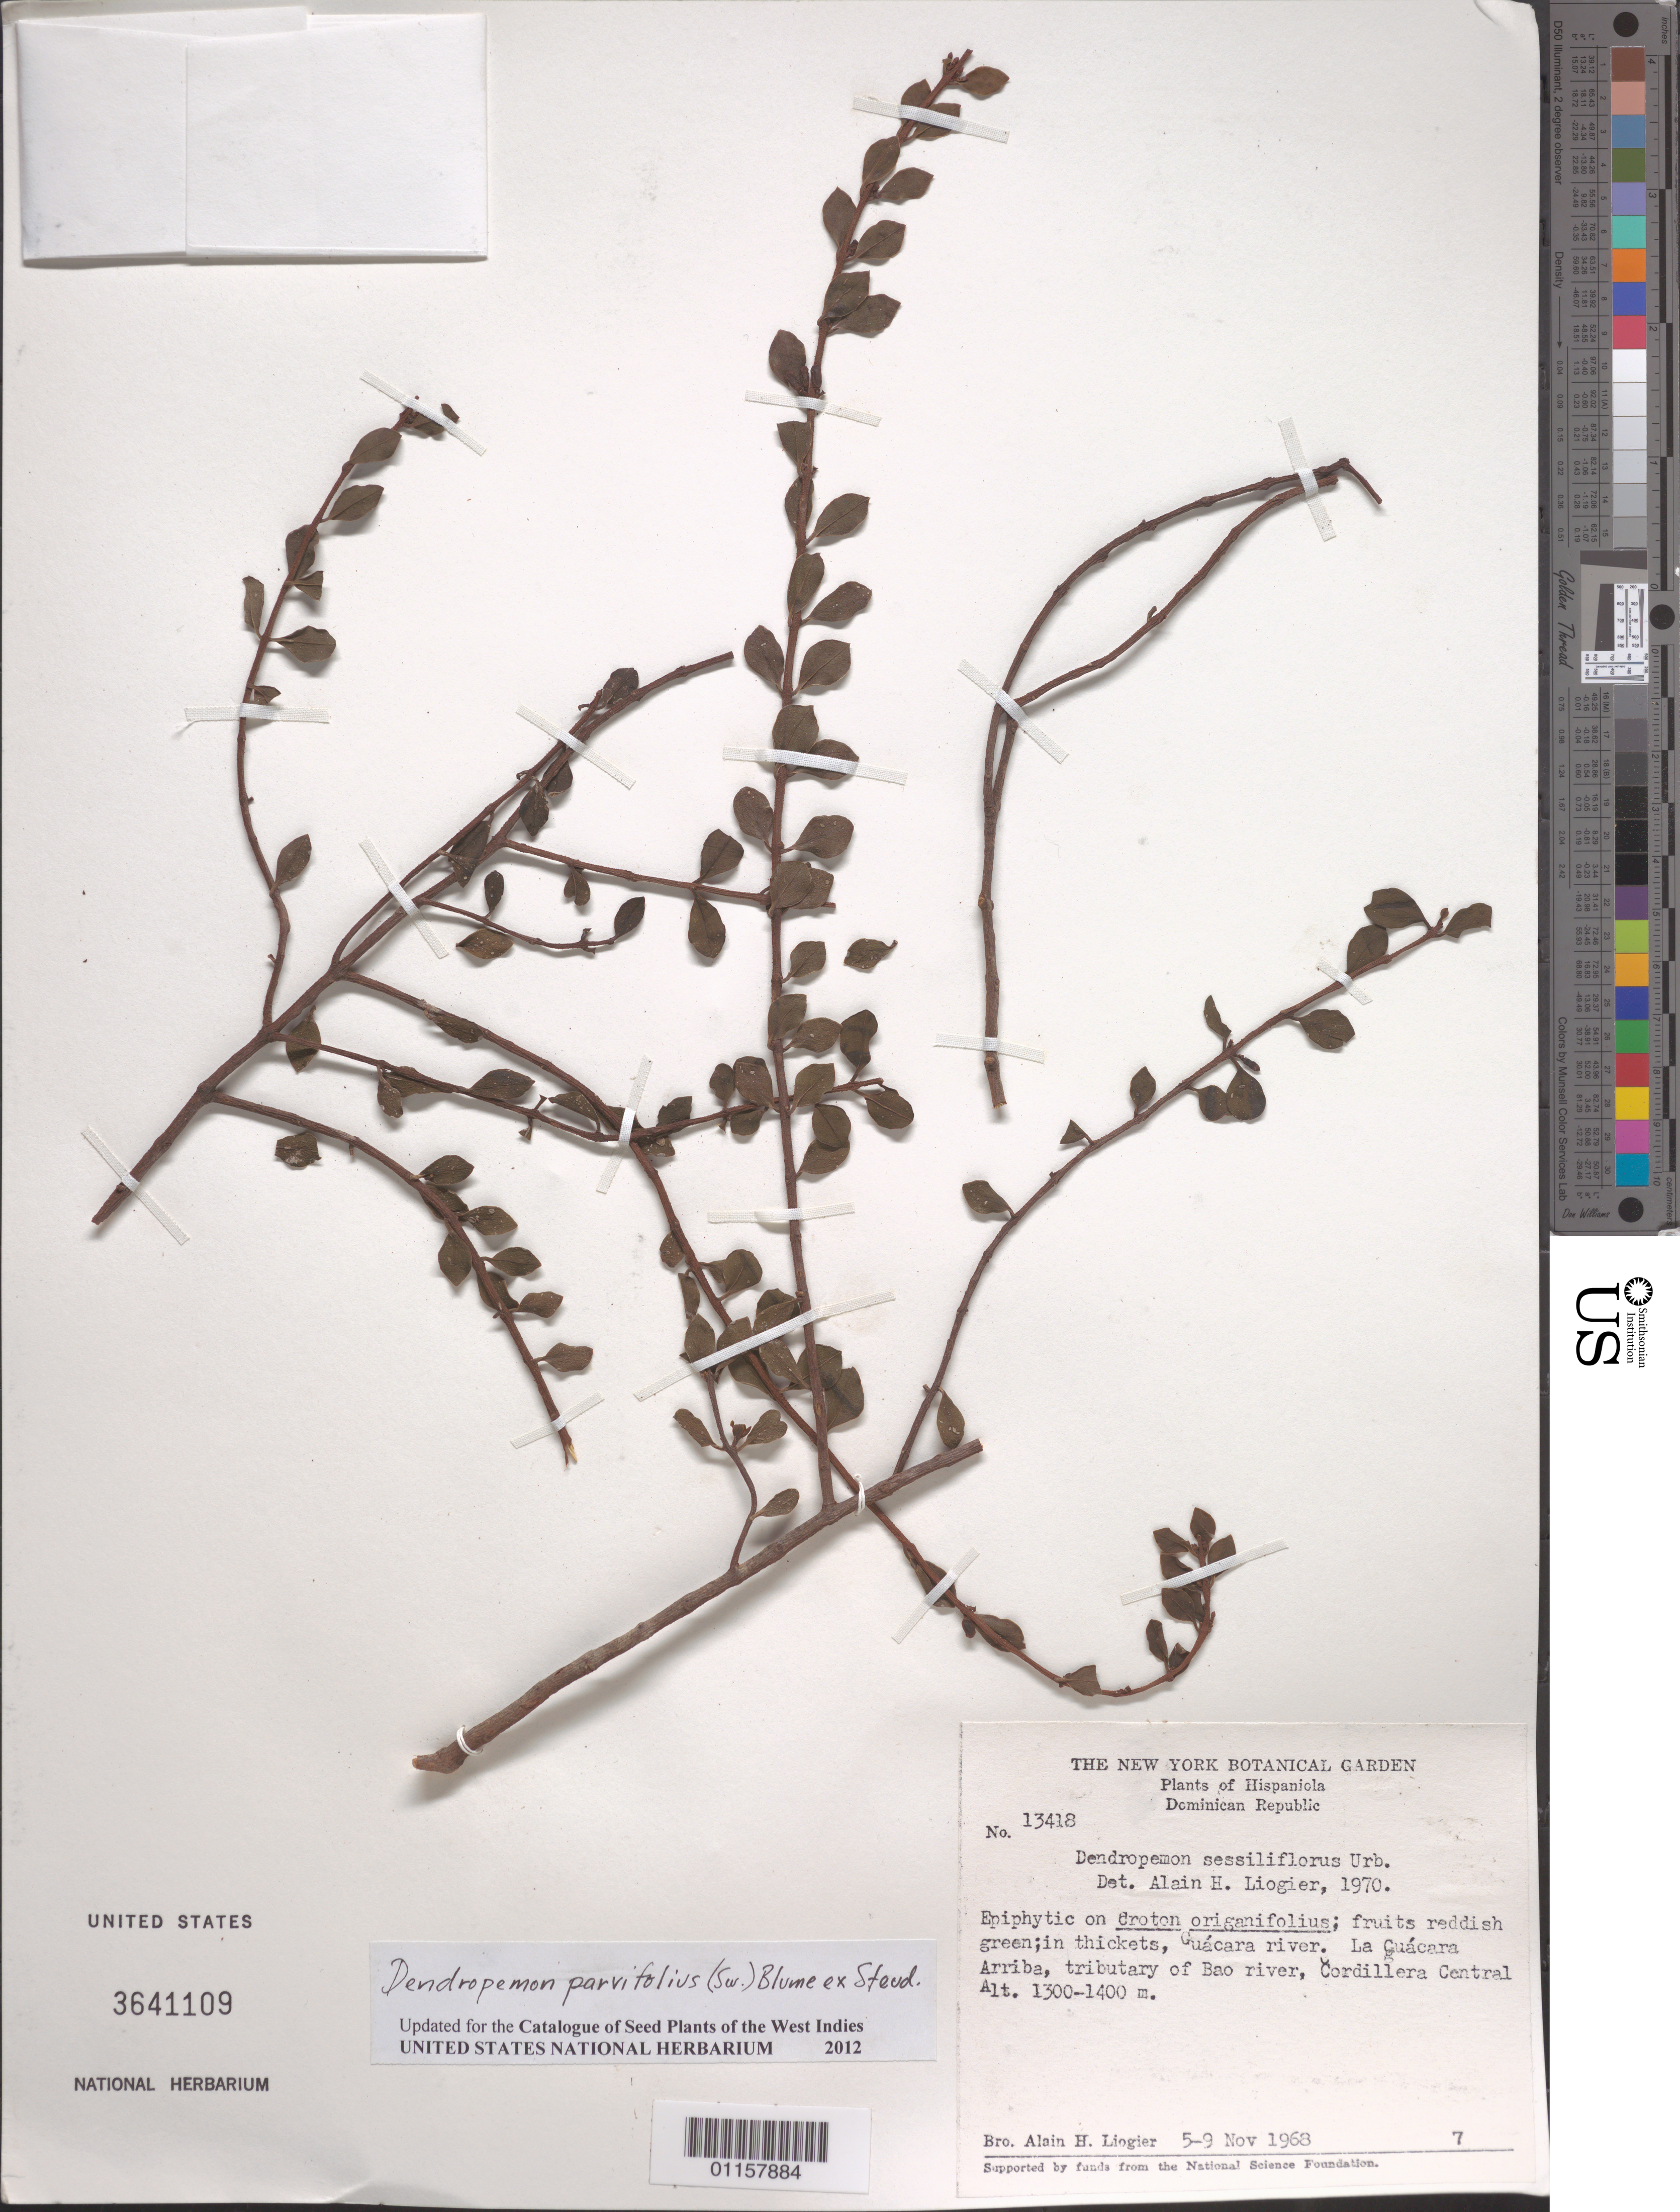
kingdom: Plantae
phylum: Tracheophyta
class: Magnoliopsida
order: Santalales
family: Loranthaceae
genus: Dendropemon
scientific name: Dendropemon parvifolius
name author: (Sw.) Steud.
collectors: A. H. Liogier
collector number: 13418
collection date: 1968-11-05/1968-11-09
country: Dominican Republic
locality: Cordillera Central. Guácara River. La Guácara Arriba, tributary of Bao River.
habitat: In thickets.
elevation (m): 1300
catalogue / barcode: US 3641109